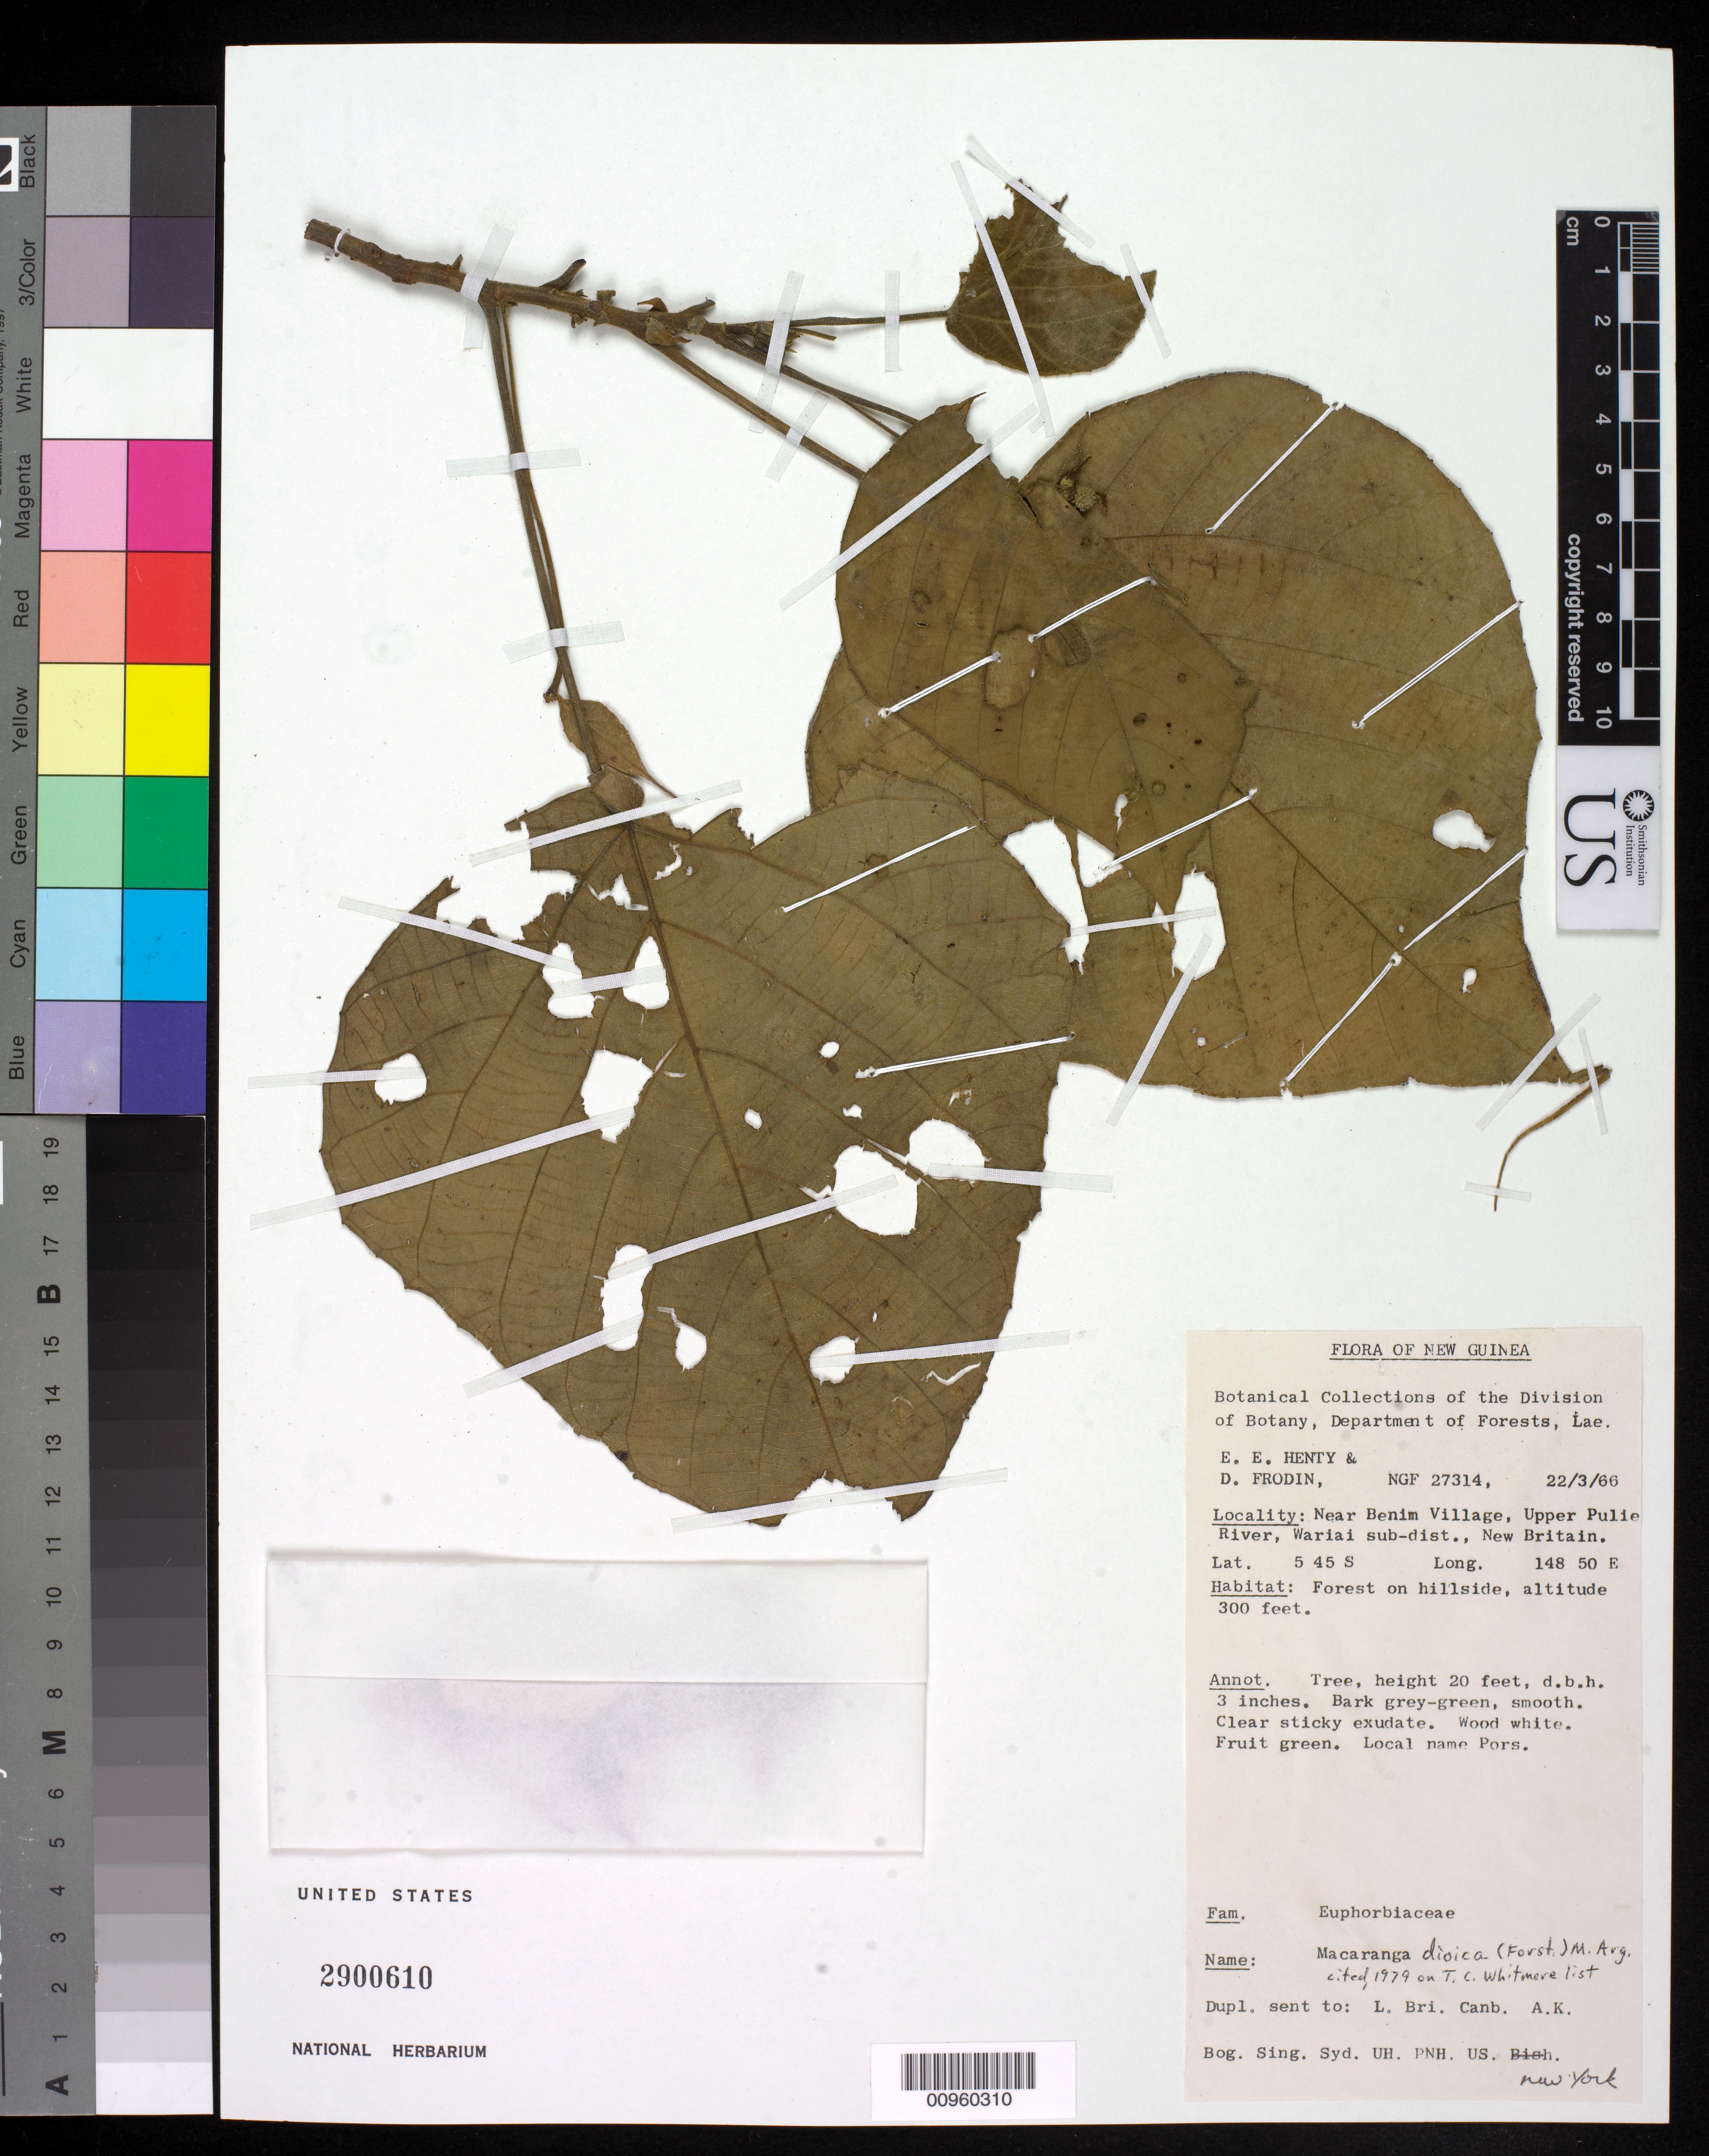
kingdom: Plantae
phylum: Tracheophyta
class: Magnoliopsida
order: Malpighiales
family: Euphorbiaceae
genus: Macaranga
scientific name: Macaranga dioica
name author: (G. Forst.) Müll. Arg.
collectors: E. Henty & D. G. Frodin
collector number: NGF 27314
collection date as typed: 23 Mar 1966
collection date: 1966-03-23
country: Papua New Guinea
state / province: West New Britain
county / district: Wariai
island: New Britain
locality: Near Benim Village, Upper Pulie River, Wariai sub-dist.,NB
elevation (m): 152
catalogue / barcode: US 2900610